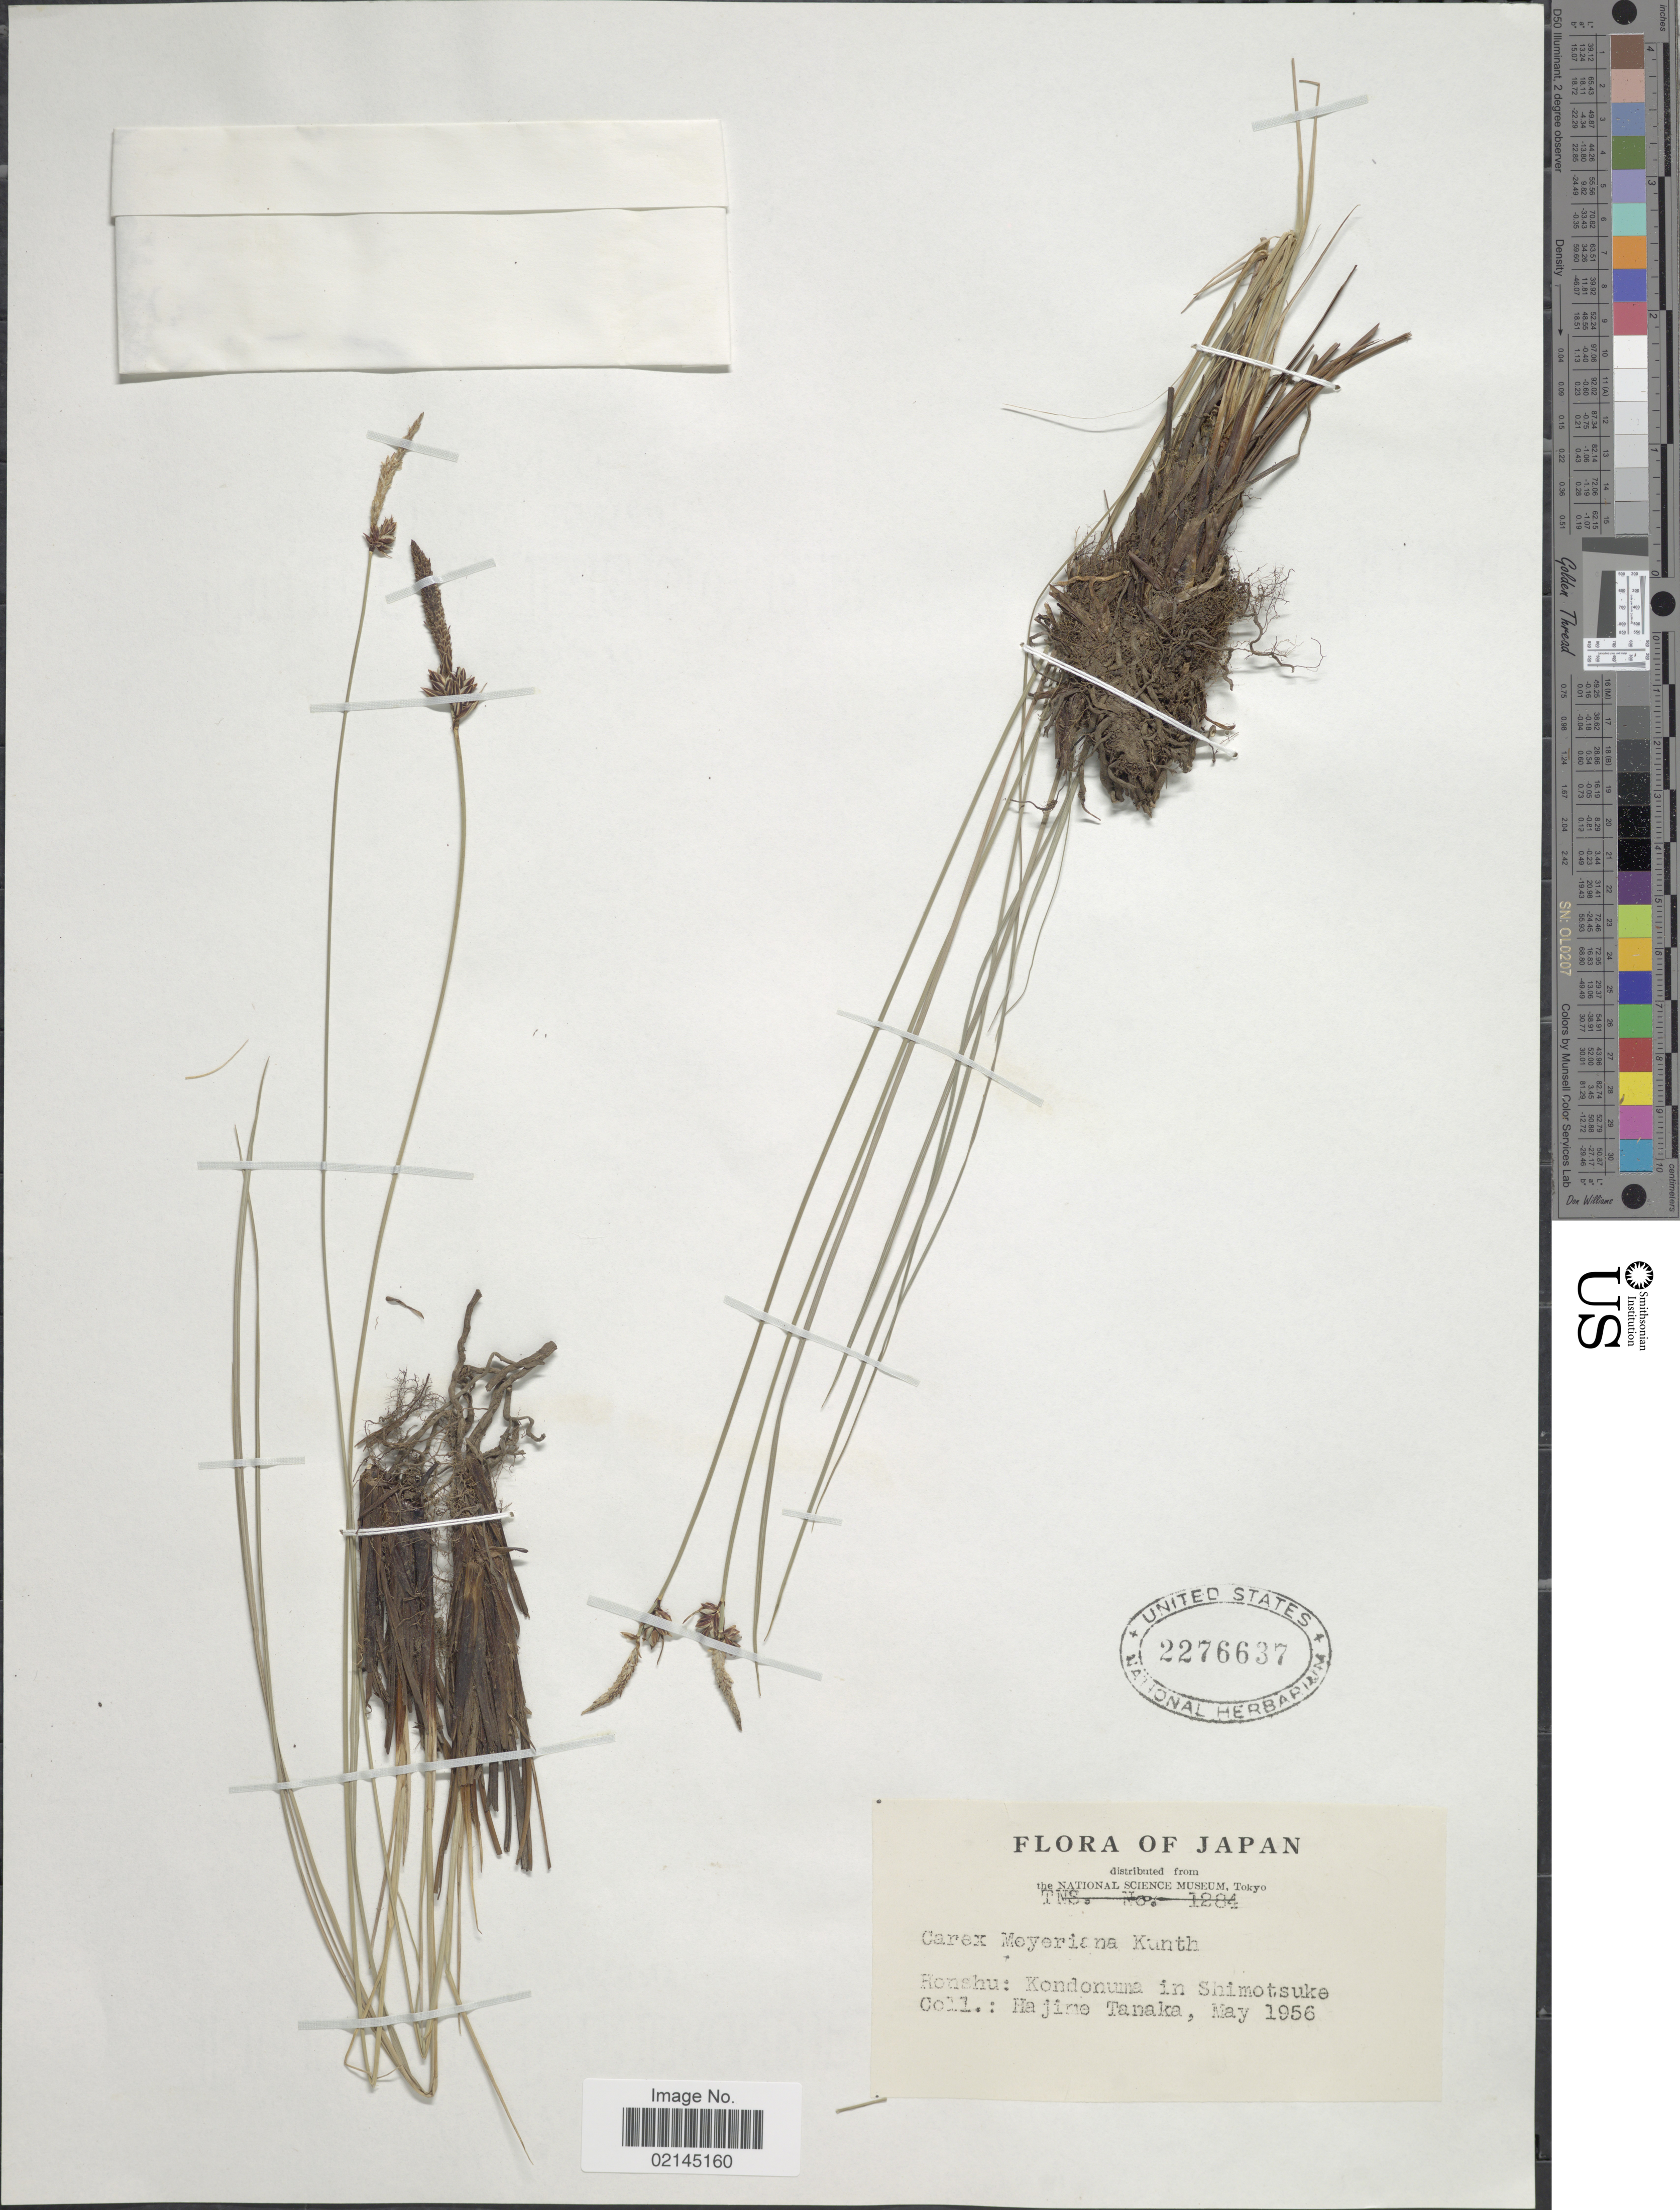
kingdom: Plantae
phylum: Tracheophyta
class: Liliopsida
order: Poales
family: Cyperaceae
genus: Carex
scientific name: Carex meyeriana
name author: Kunth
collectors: H. Tanaka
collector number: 1284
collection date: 1956-05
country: Japan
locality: Honshu: Kondonuma in Shimotsuke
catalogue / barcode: US 2276637